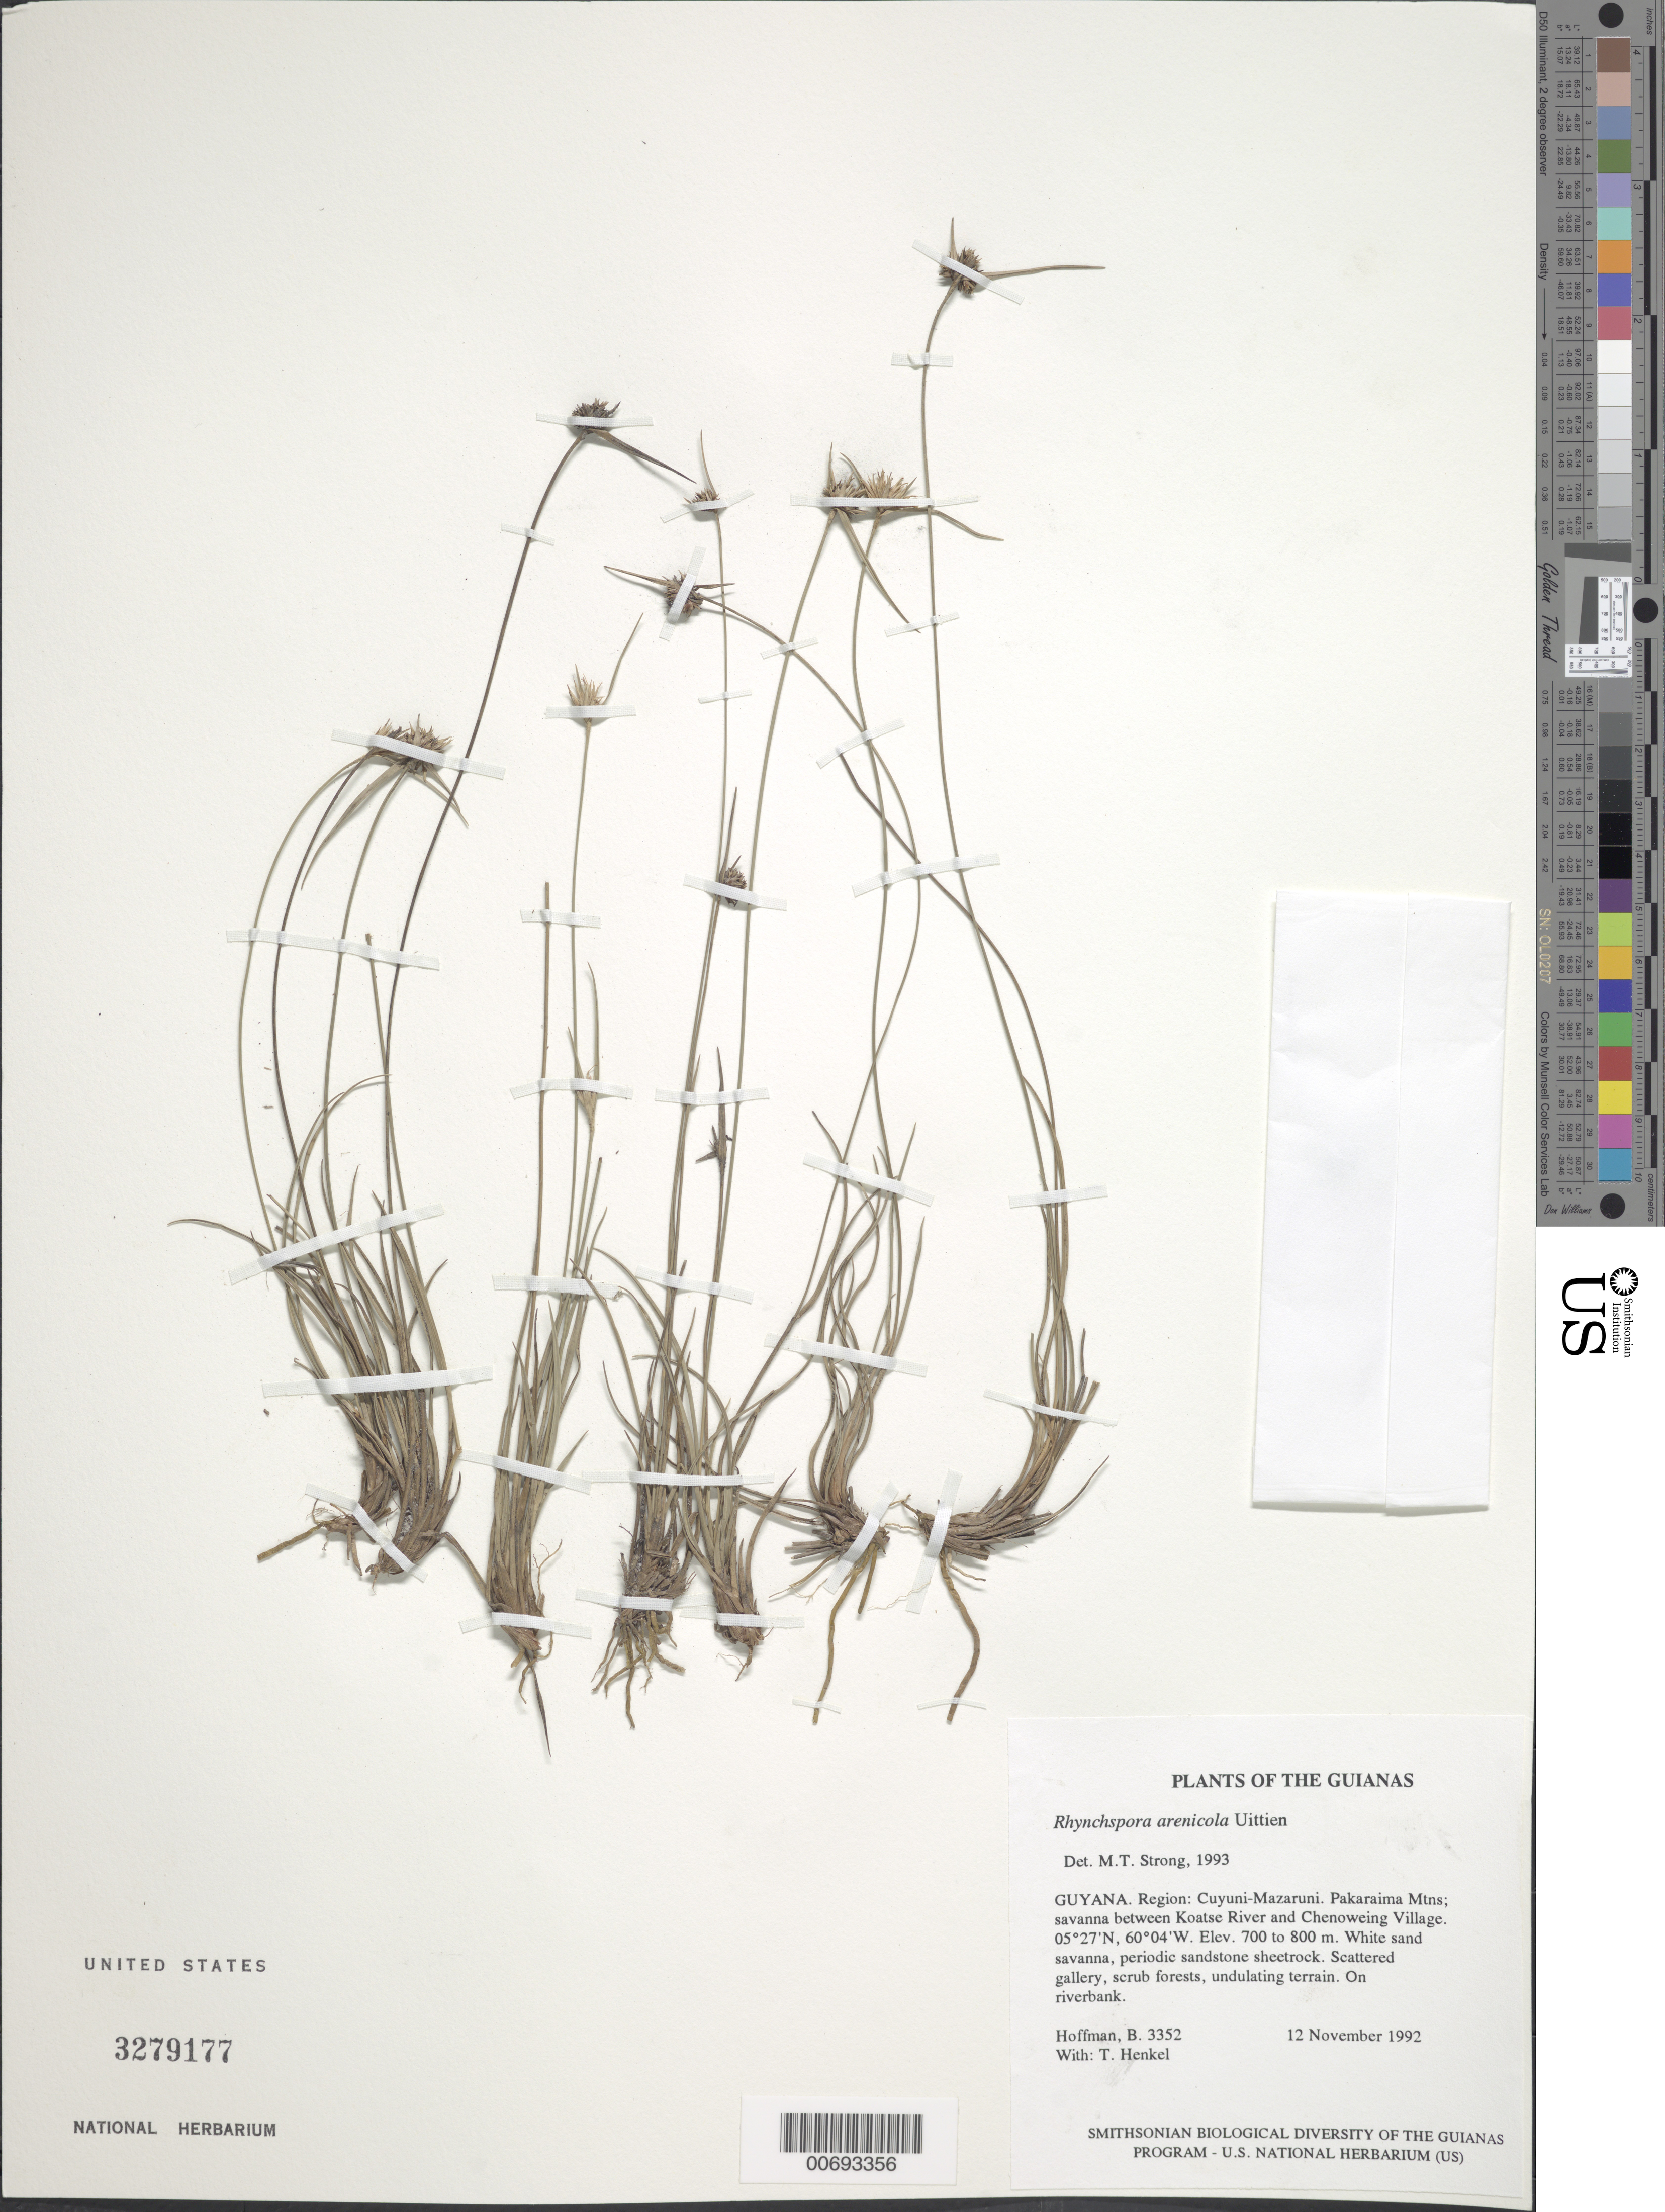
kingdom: Plantae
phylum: Tracheophyta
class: Liliopsida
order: Poales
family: Cyperaceae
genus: Rhynchospora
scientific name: Rhynchospora arenicola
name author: Uittien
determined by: Strong, M. T., (US), Smithsonian Institution - National Museum of Natural History (UNITED STATES)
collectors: B. Hoffman & T. Henkel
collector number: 3352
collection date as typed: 12 November 1992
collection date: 1992-11-12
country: Guyana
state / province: Cuyuni-Mazaruni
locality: Pakaraima Mountains; between Koatse River and Chenoweing village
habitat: White sand savanna, periodic sandstone sheetrock. Scattered gallery, scrub forests, undulating terrain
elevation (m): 700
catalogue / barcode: US 3279177